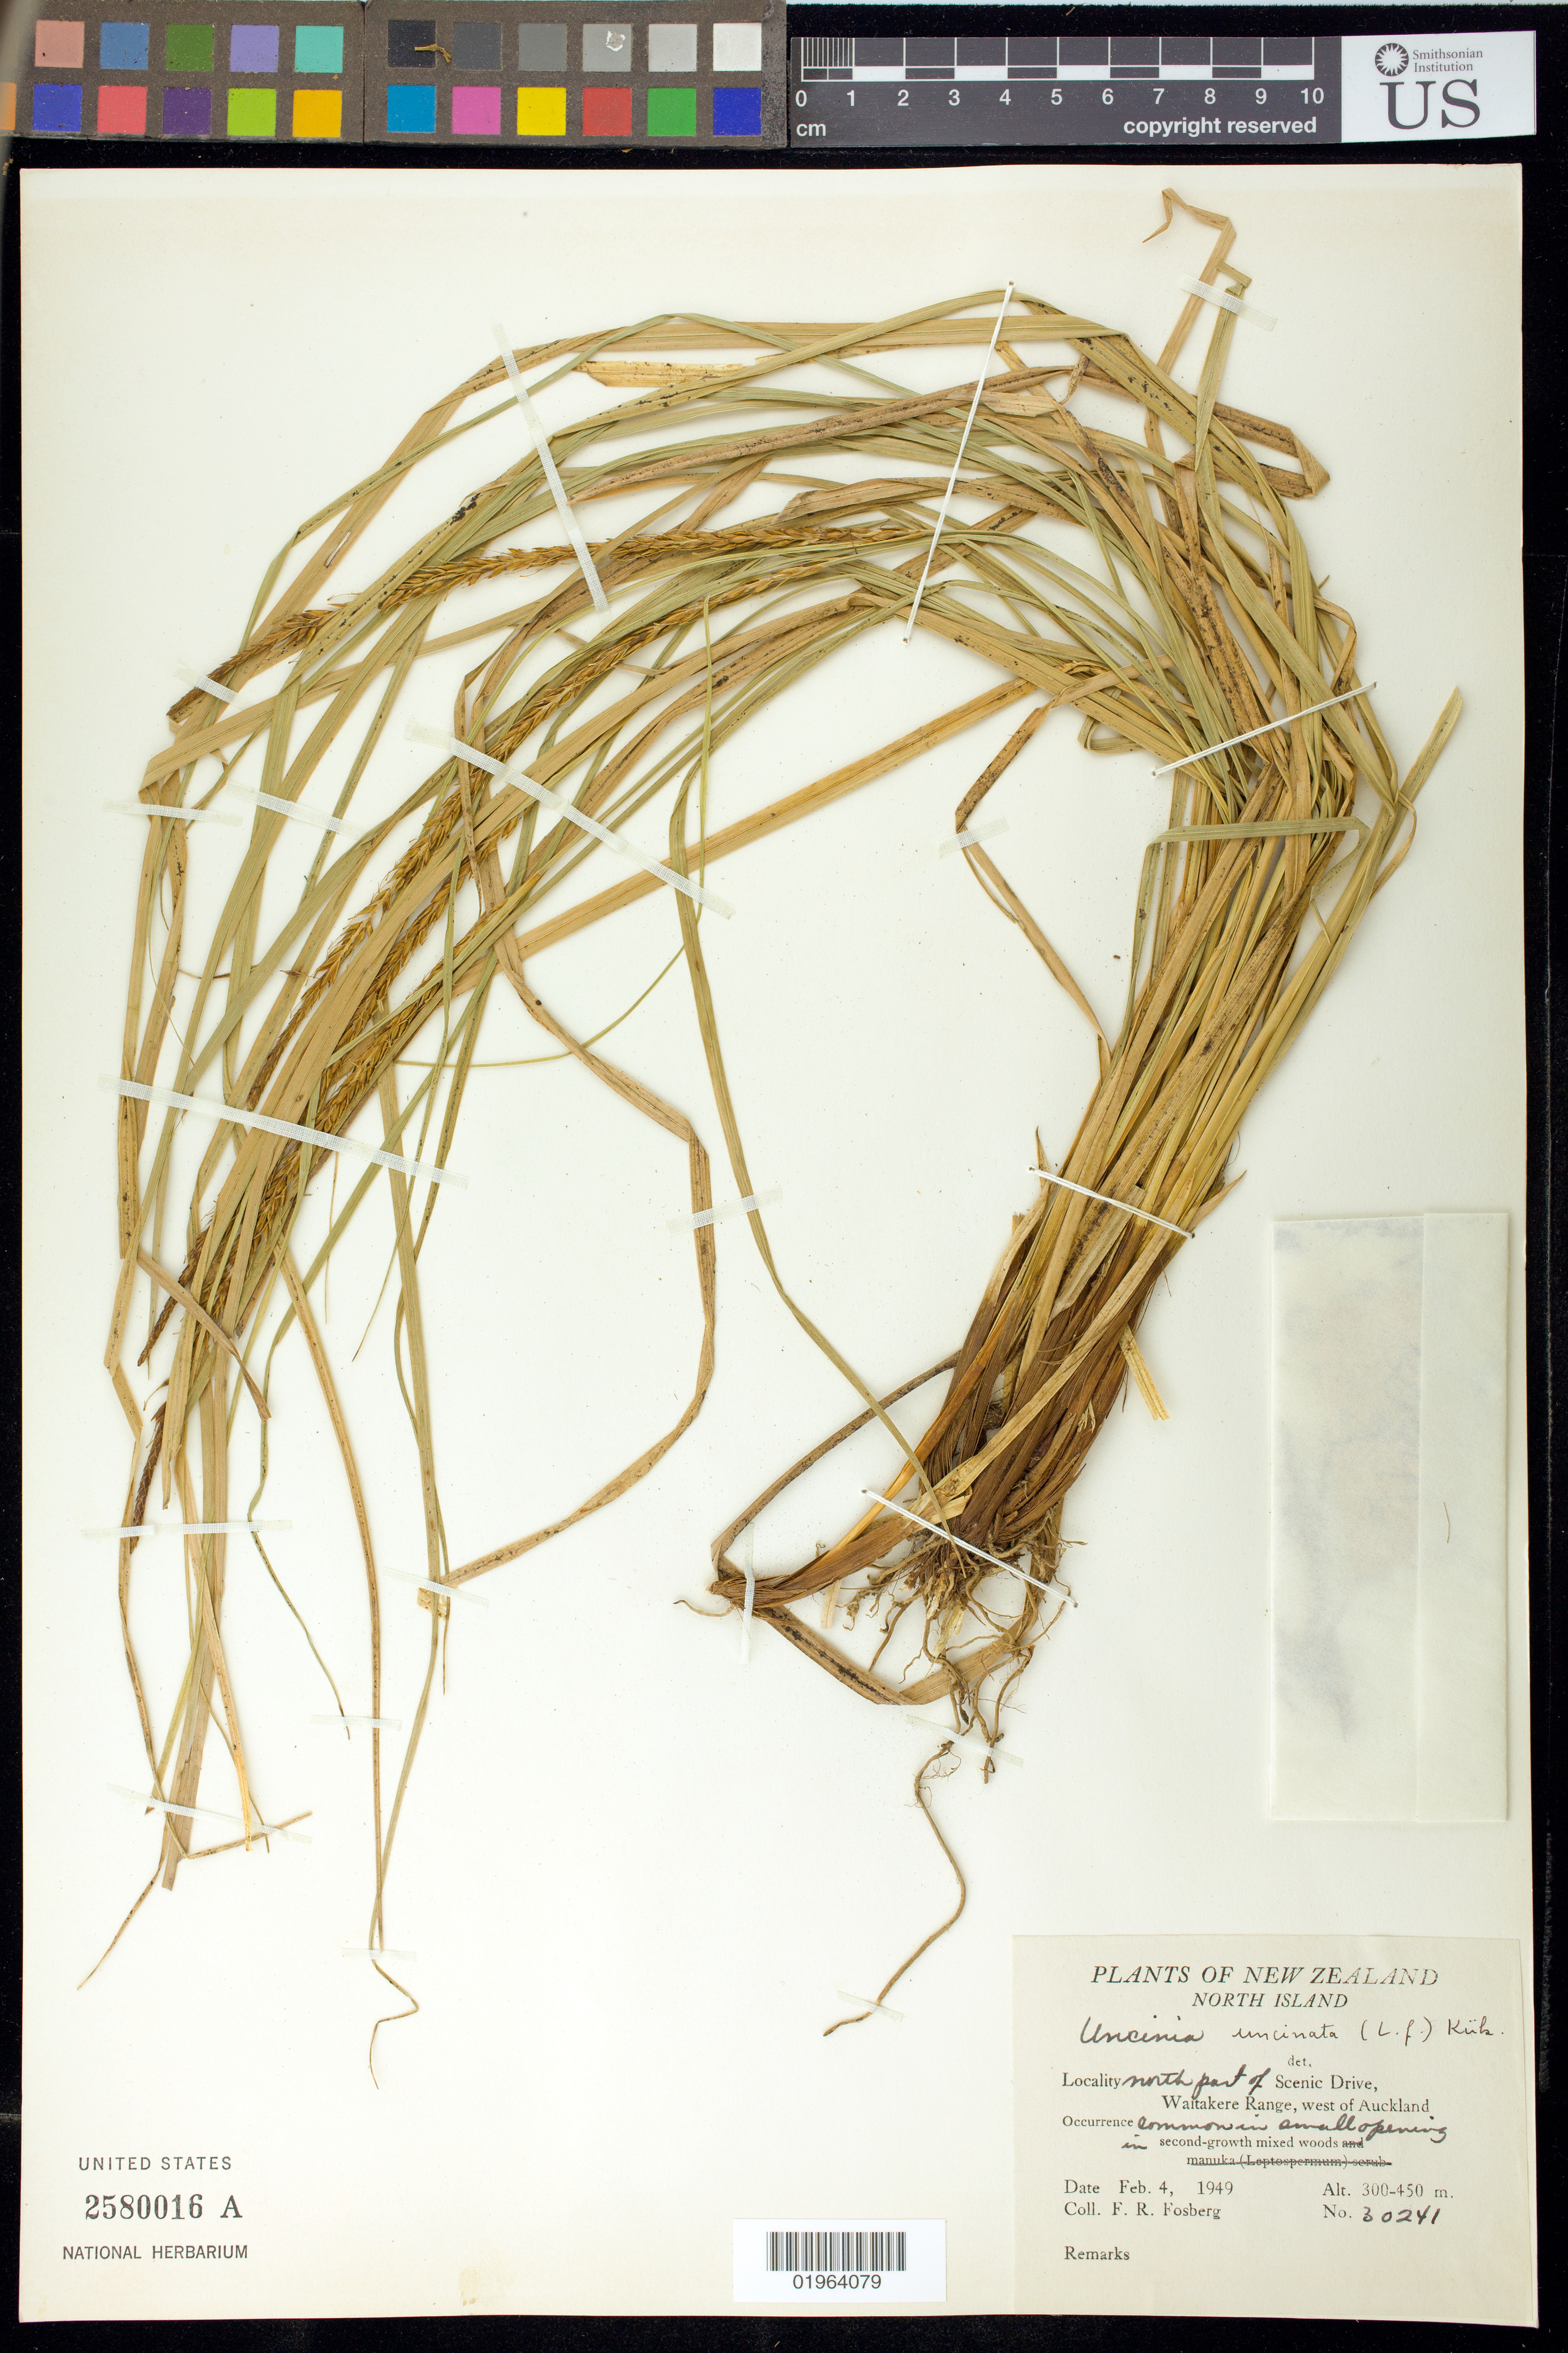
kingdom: Plantae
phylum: Tracheophyta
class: Liliopsida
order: Poales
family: Cyperaceae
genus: Carex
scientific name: Carex uncinata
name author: L. f.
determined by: Strong, Mark T., (BOT), Smithsonian Institution - National Museum of Natural History (UNITED STATES)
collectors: F. R. Fosberg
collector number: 30241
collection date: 1949-02-04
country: New Zealand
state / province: Auckland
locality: North Island, North part of Scenic Drive, Waitakere Range, West of Auckland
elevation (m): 300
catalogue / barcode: US 2580016